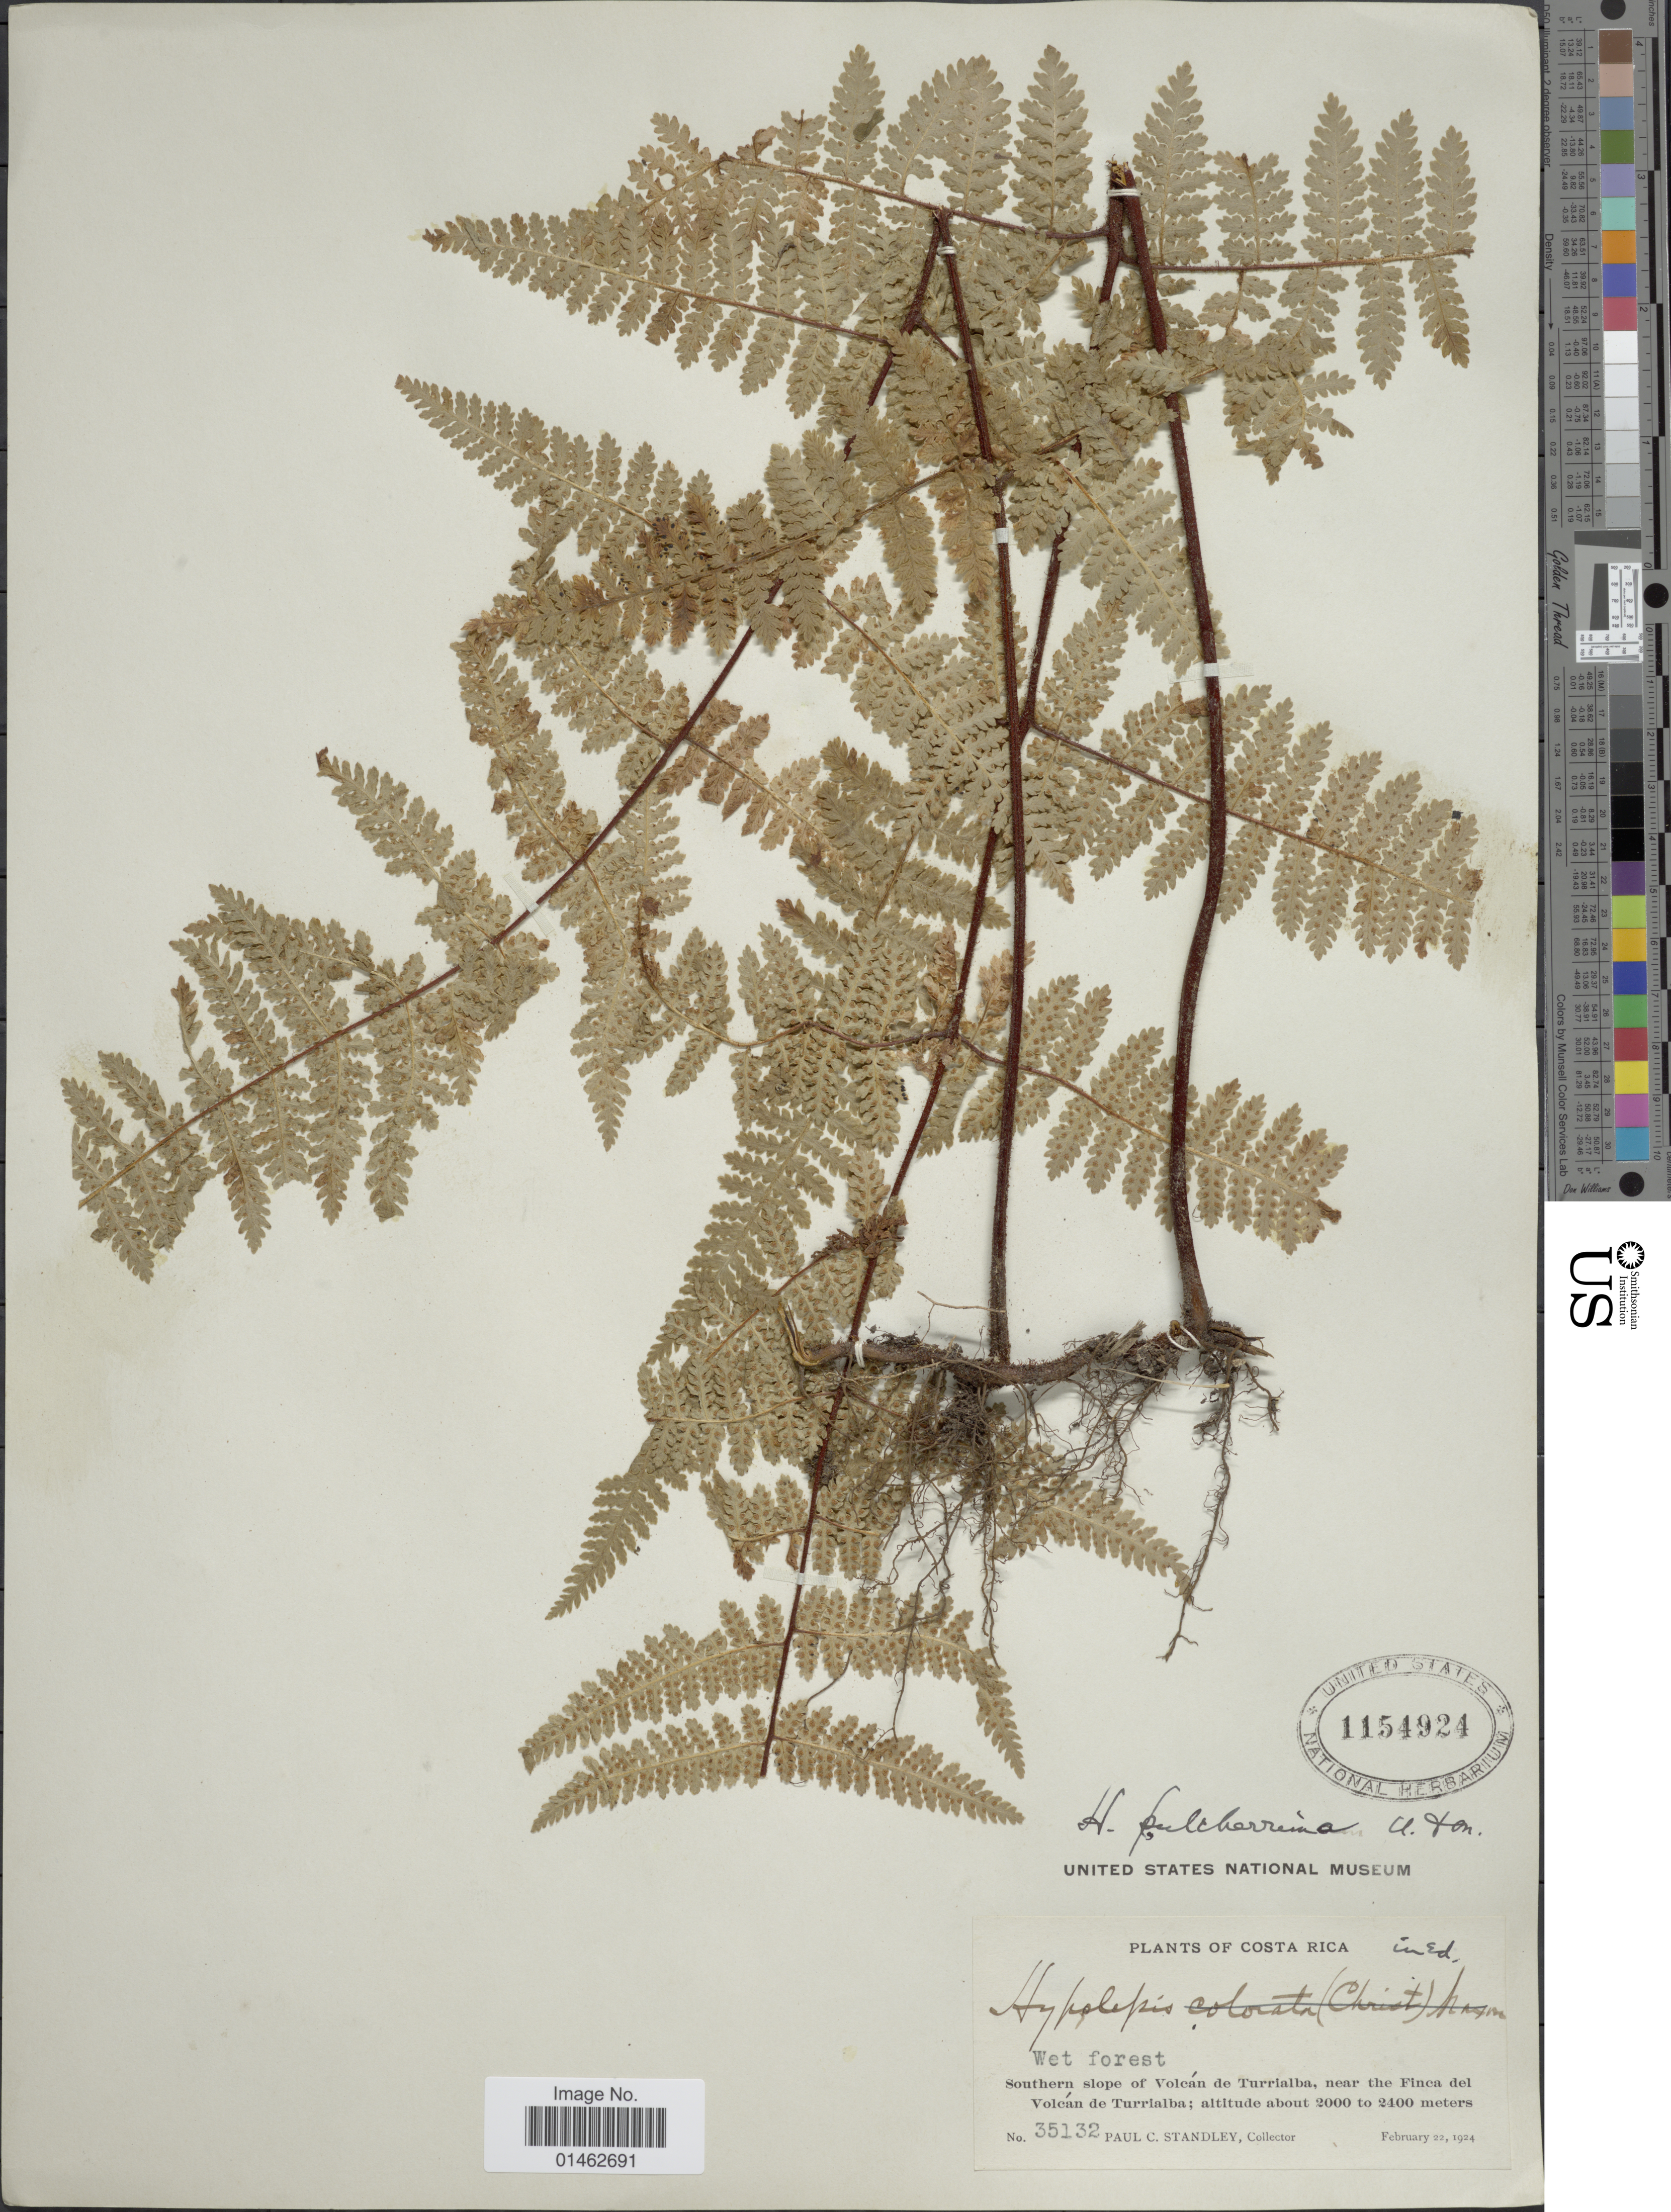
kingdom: Plantae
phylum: Tracheophyta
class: Polypodiopsida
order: Polypodiales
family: Dennstaedtiaceae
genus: Hypolepis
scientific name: Hypolepis pulcherrima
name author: Underw. & Maxon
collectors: P. C. Standley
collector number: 35132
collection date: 1924-02-22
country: Costa Rica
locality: Southern slope of Volcán de Turrialba, near the Finca del Volcán de Turrialba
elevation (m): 2000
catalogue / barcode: US 1154924